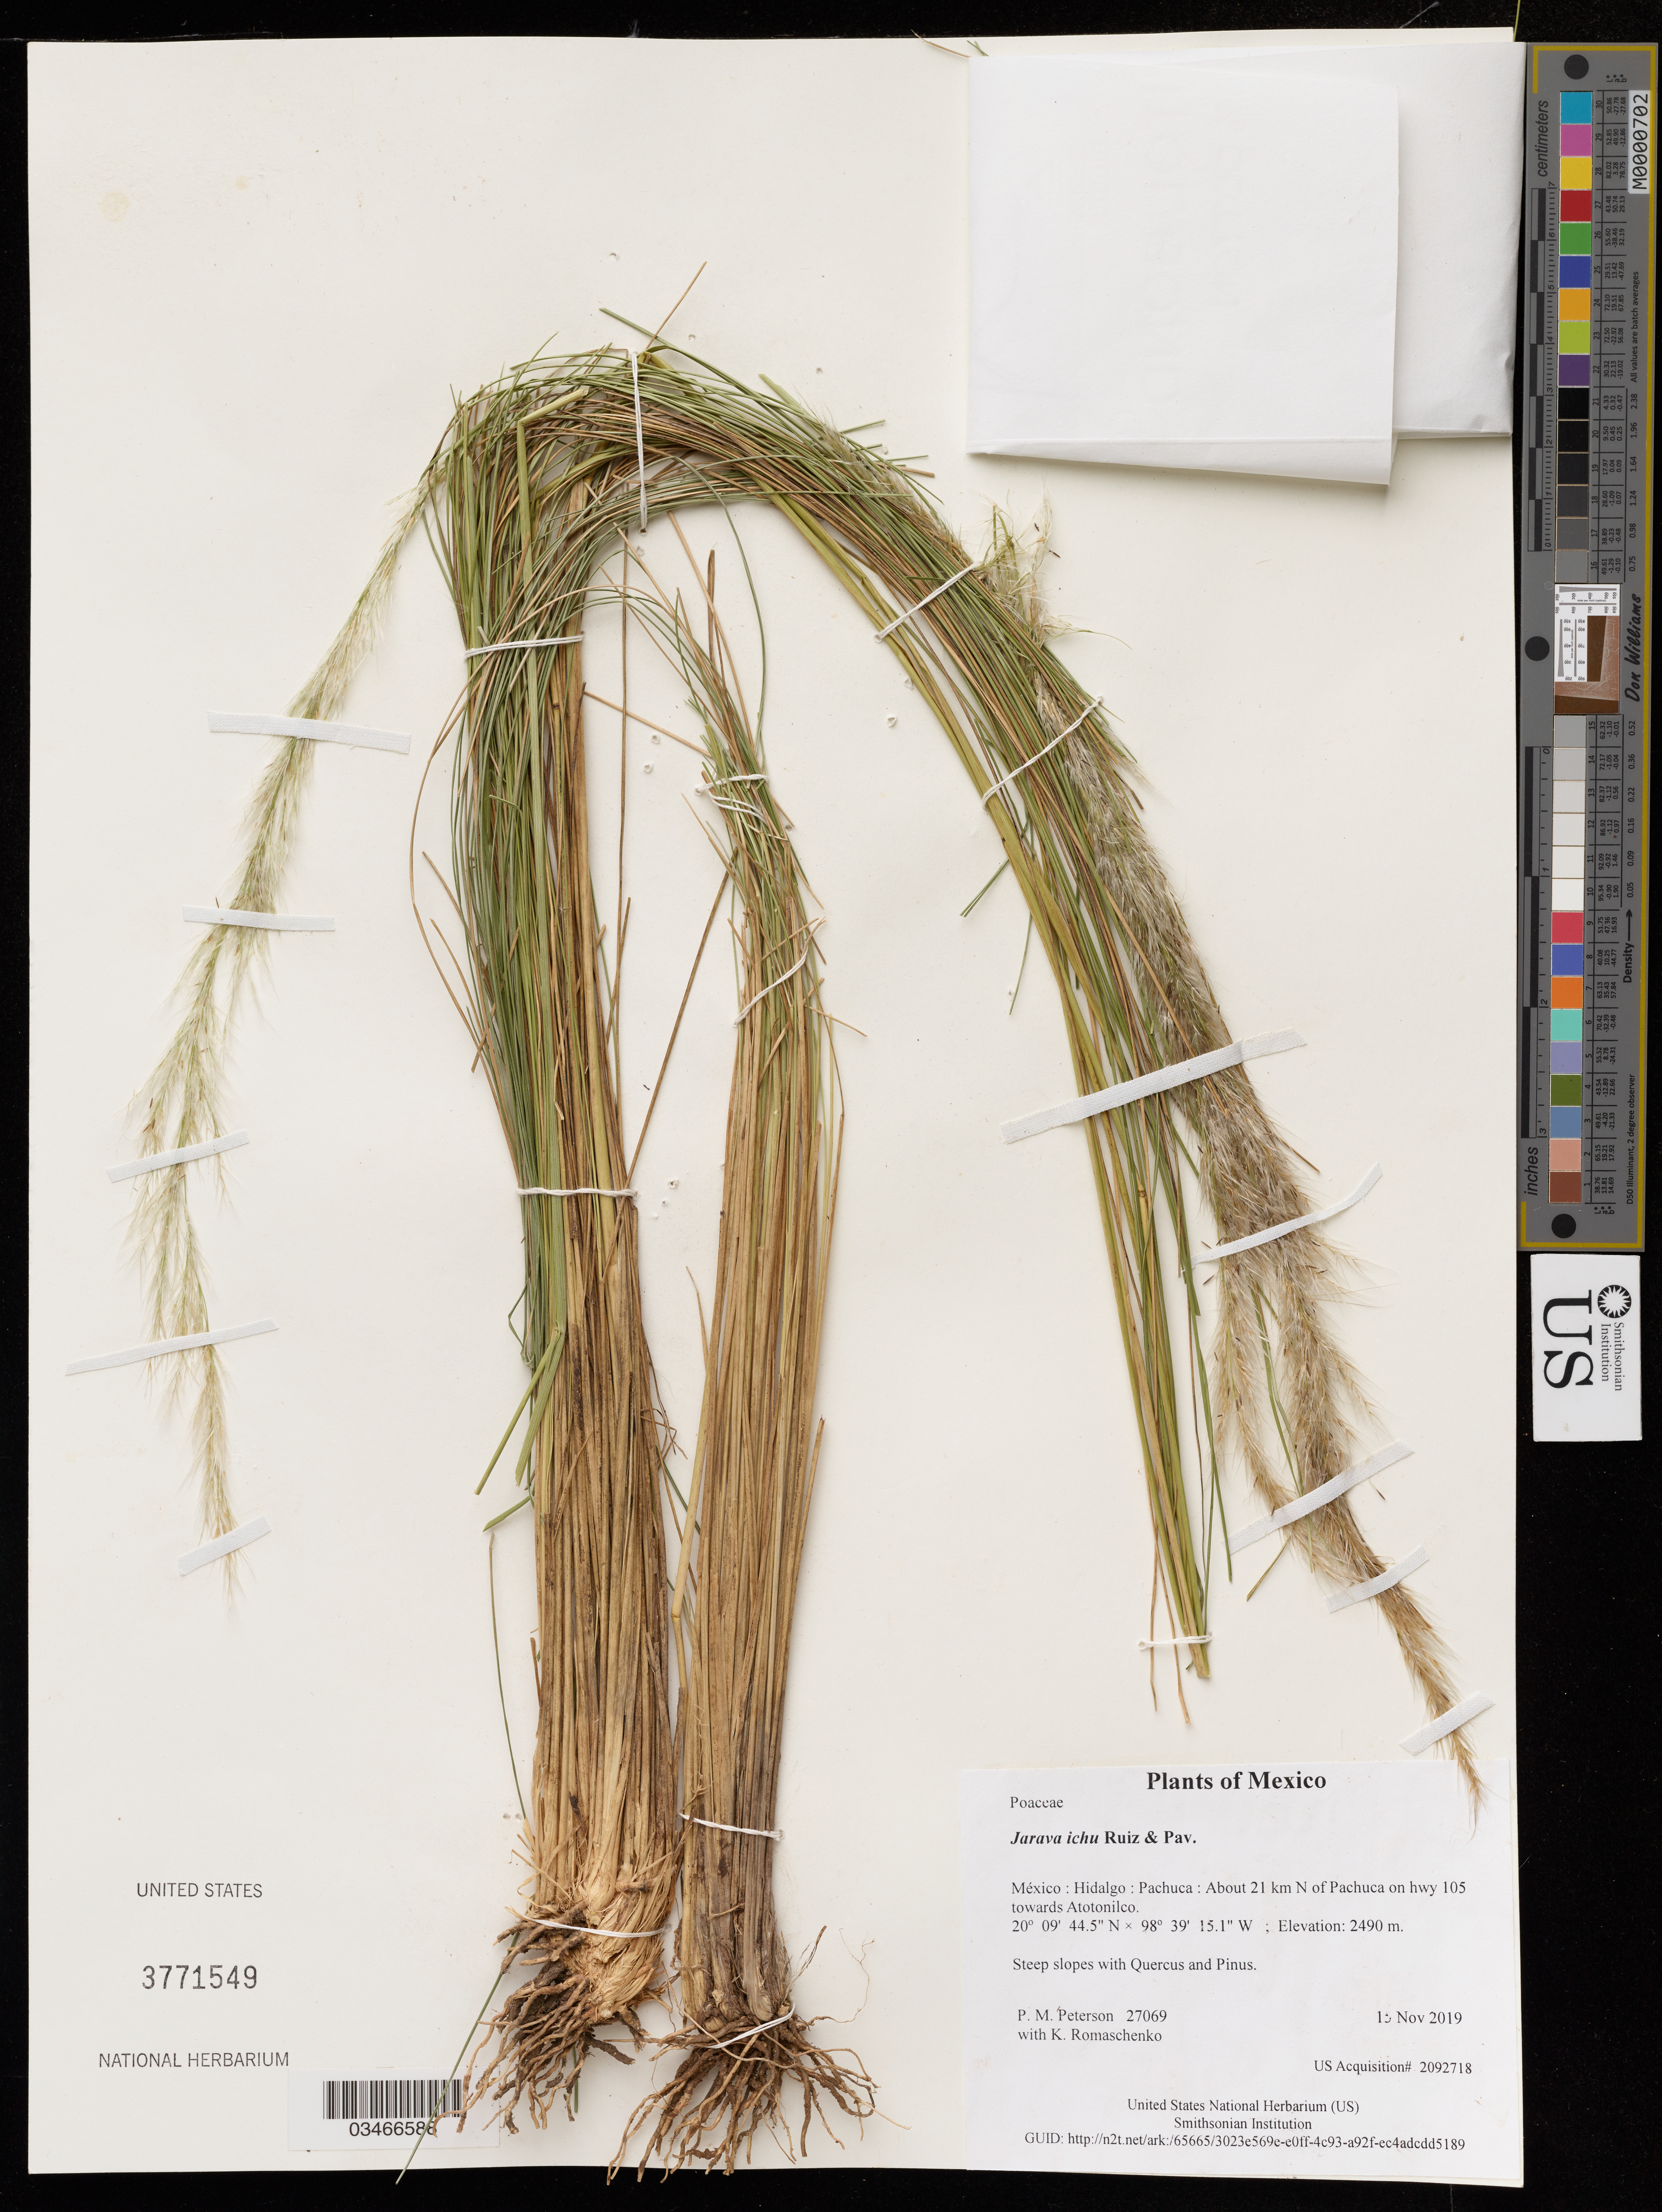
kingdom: Plantae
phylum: Tracheophyta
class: Liliopsida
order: Poales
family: Poaceae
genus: Jarava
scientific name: Jarava ichu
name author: Ruiz & Pav.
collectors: P. M. Peterson & K. Romaschenko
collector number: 27069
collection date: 2019-11-15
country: México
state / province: Hidalgo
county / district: Pachuca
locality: About 21 km N of Pachuca on hwy 105 towards Atotonilco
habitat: Steep slopes with Quercus and Pinus.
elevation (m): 2490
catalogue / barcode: US 3771549